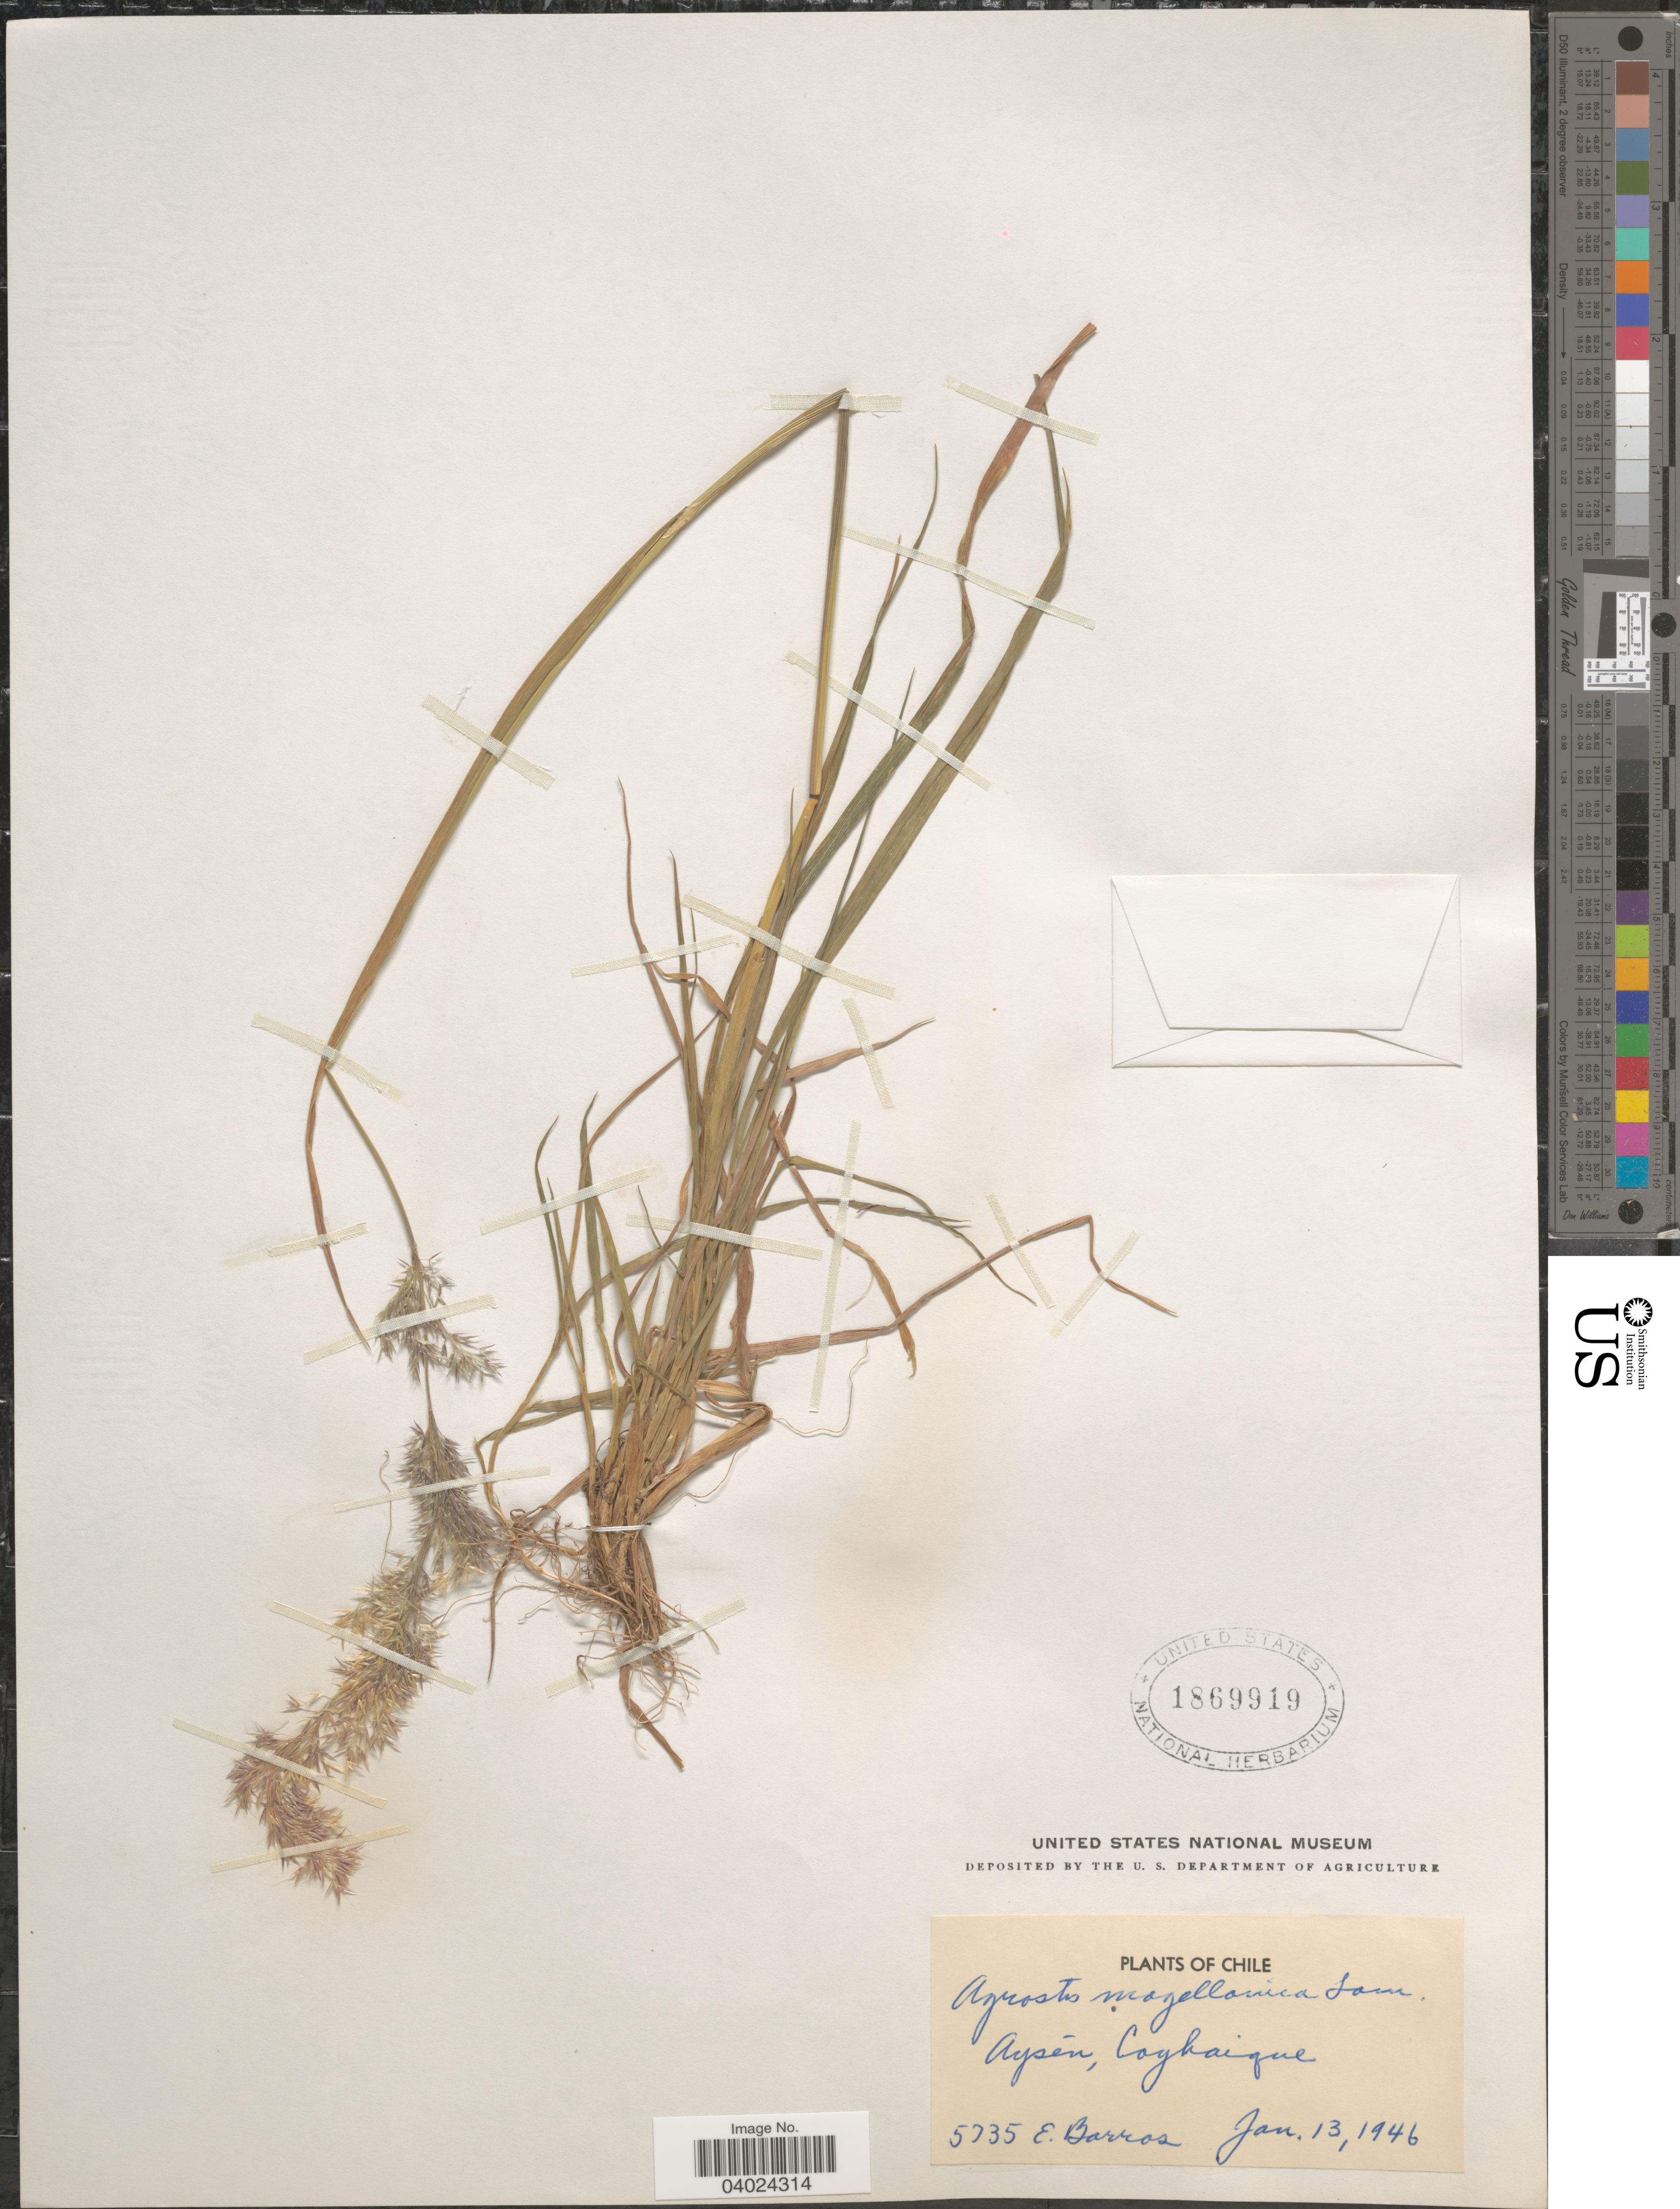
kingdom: Plantae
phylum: Tracheophyta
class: Liliopsida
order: Poales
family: Poaceae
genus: Agrostis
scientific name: Agrostis magellanica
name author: Lam.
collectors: E. Barros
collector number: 5735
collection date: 1946-01-13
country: Chile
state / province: Aisén (XI)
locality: Aysén, Coyhaique.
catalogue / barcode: US 1869919